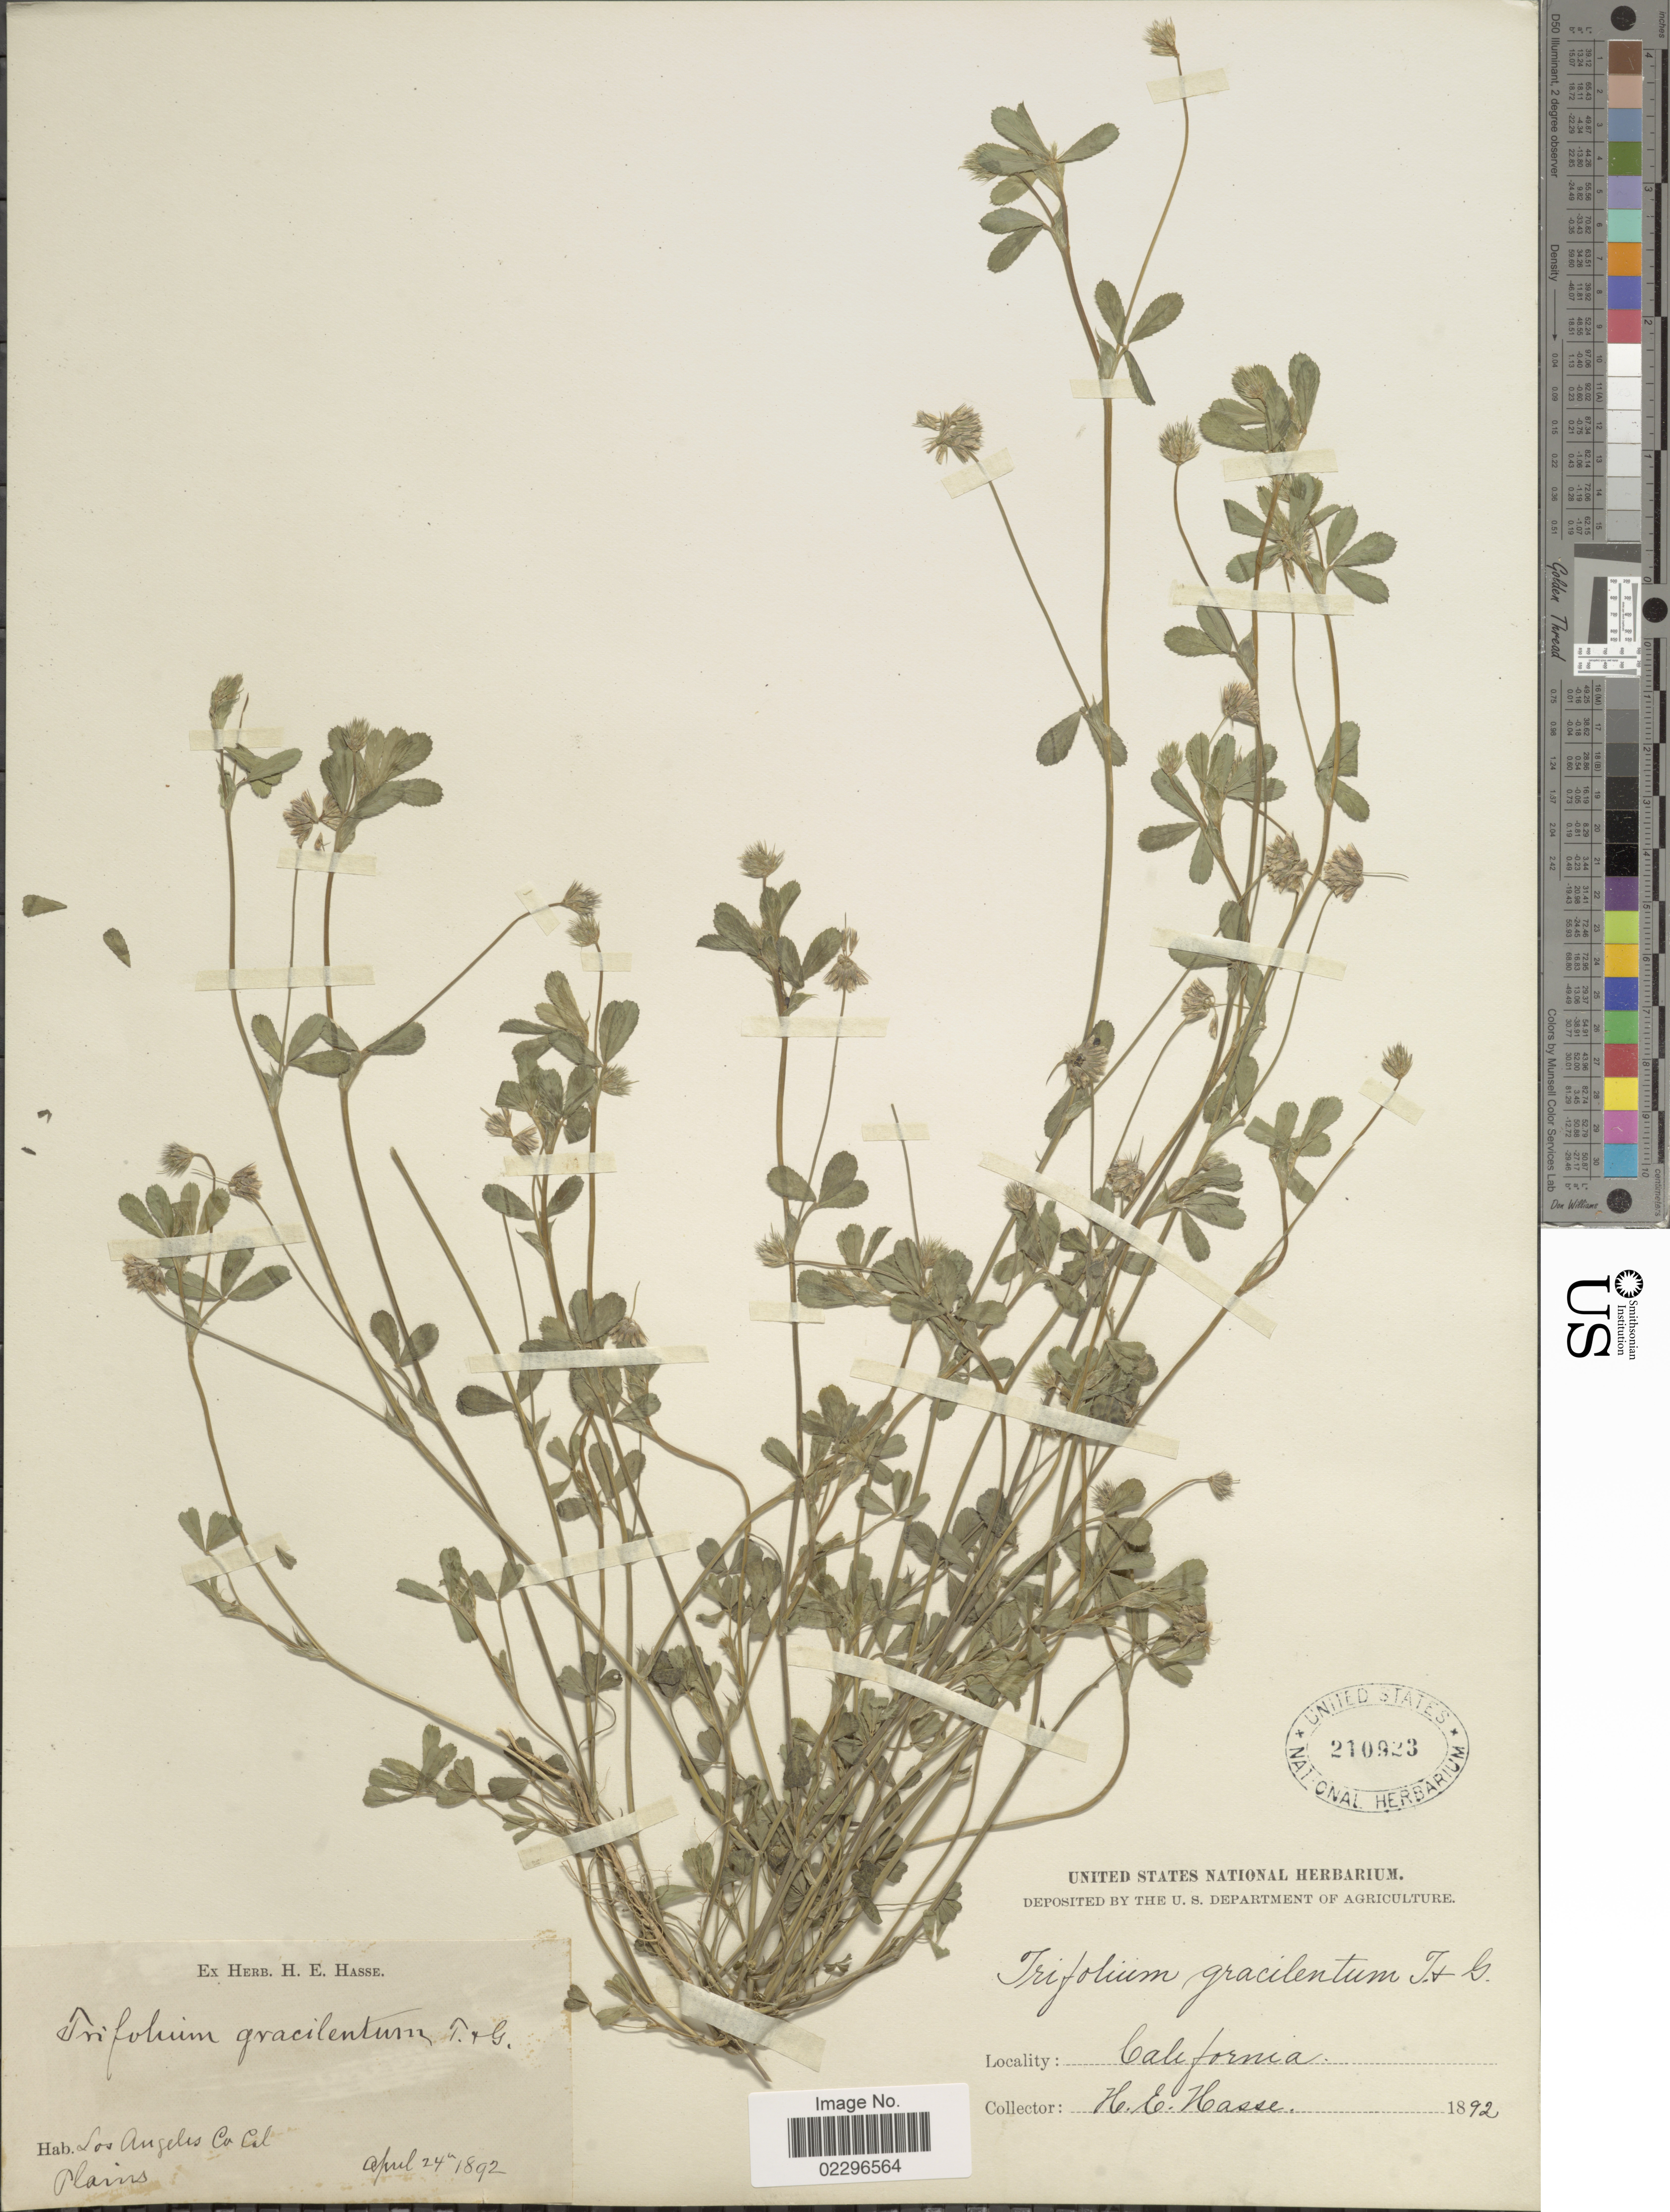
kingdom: Plantae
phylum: Tracheophyta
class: Magnoliopsida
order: Fabales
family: Fabaceae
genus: Trifolium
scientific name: Trifolium gracilentum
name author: Torr. & A. Gray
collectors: H. E. Hasse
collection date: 1892-04-24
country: United States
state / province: California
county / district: Los Angeles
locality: Los Angeles Co., Cal.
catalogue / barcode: US 210923